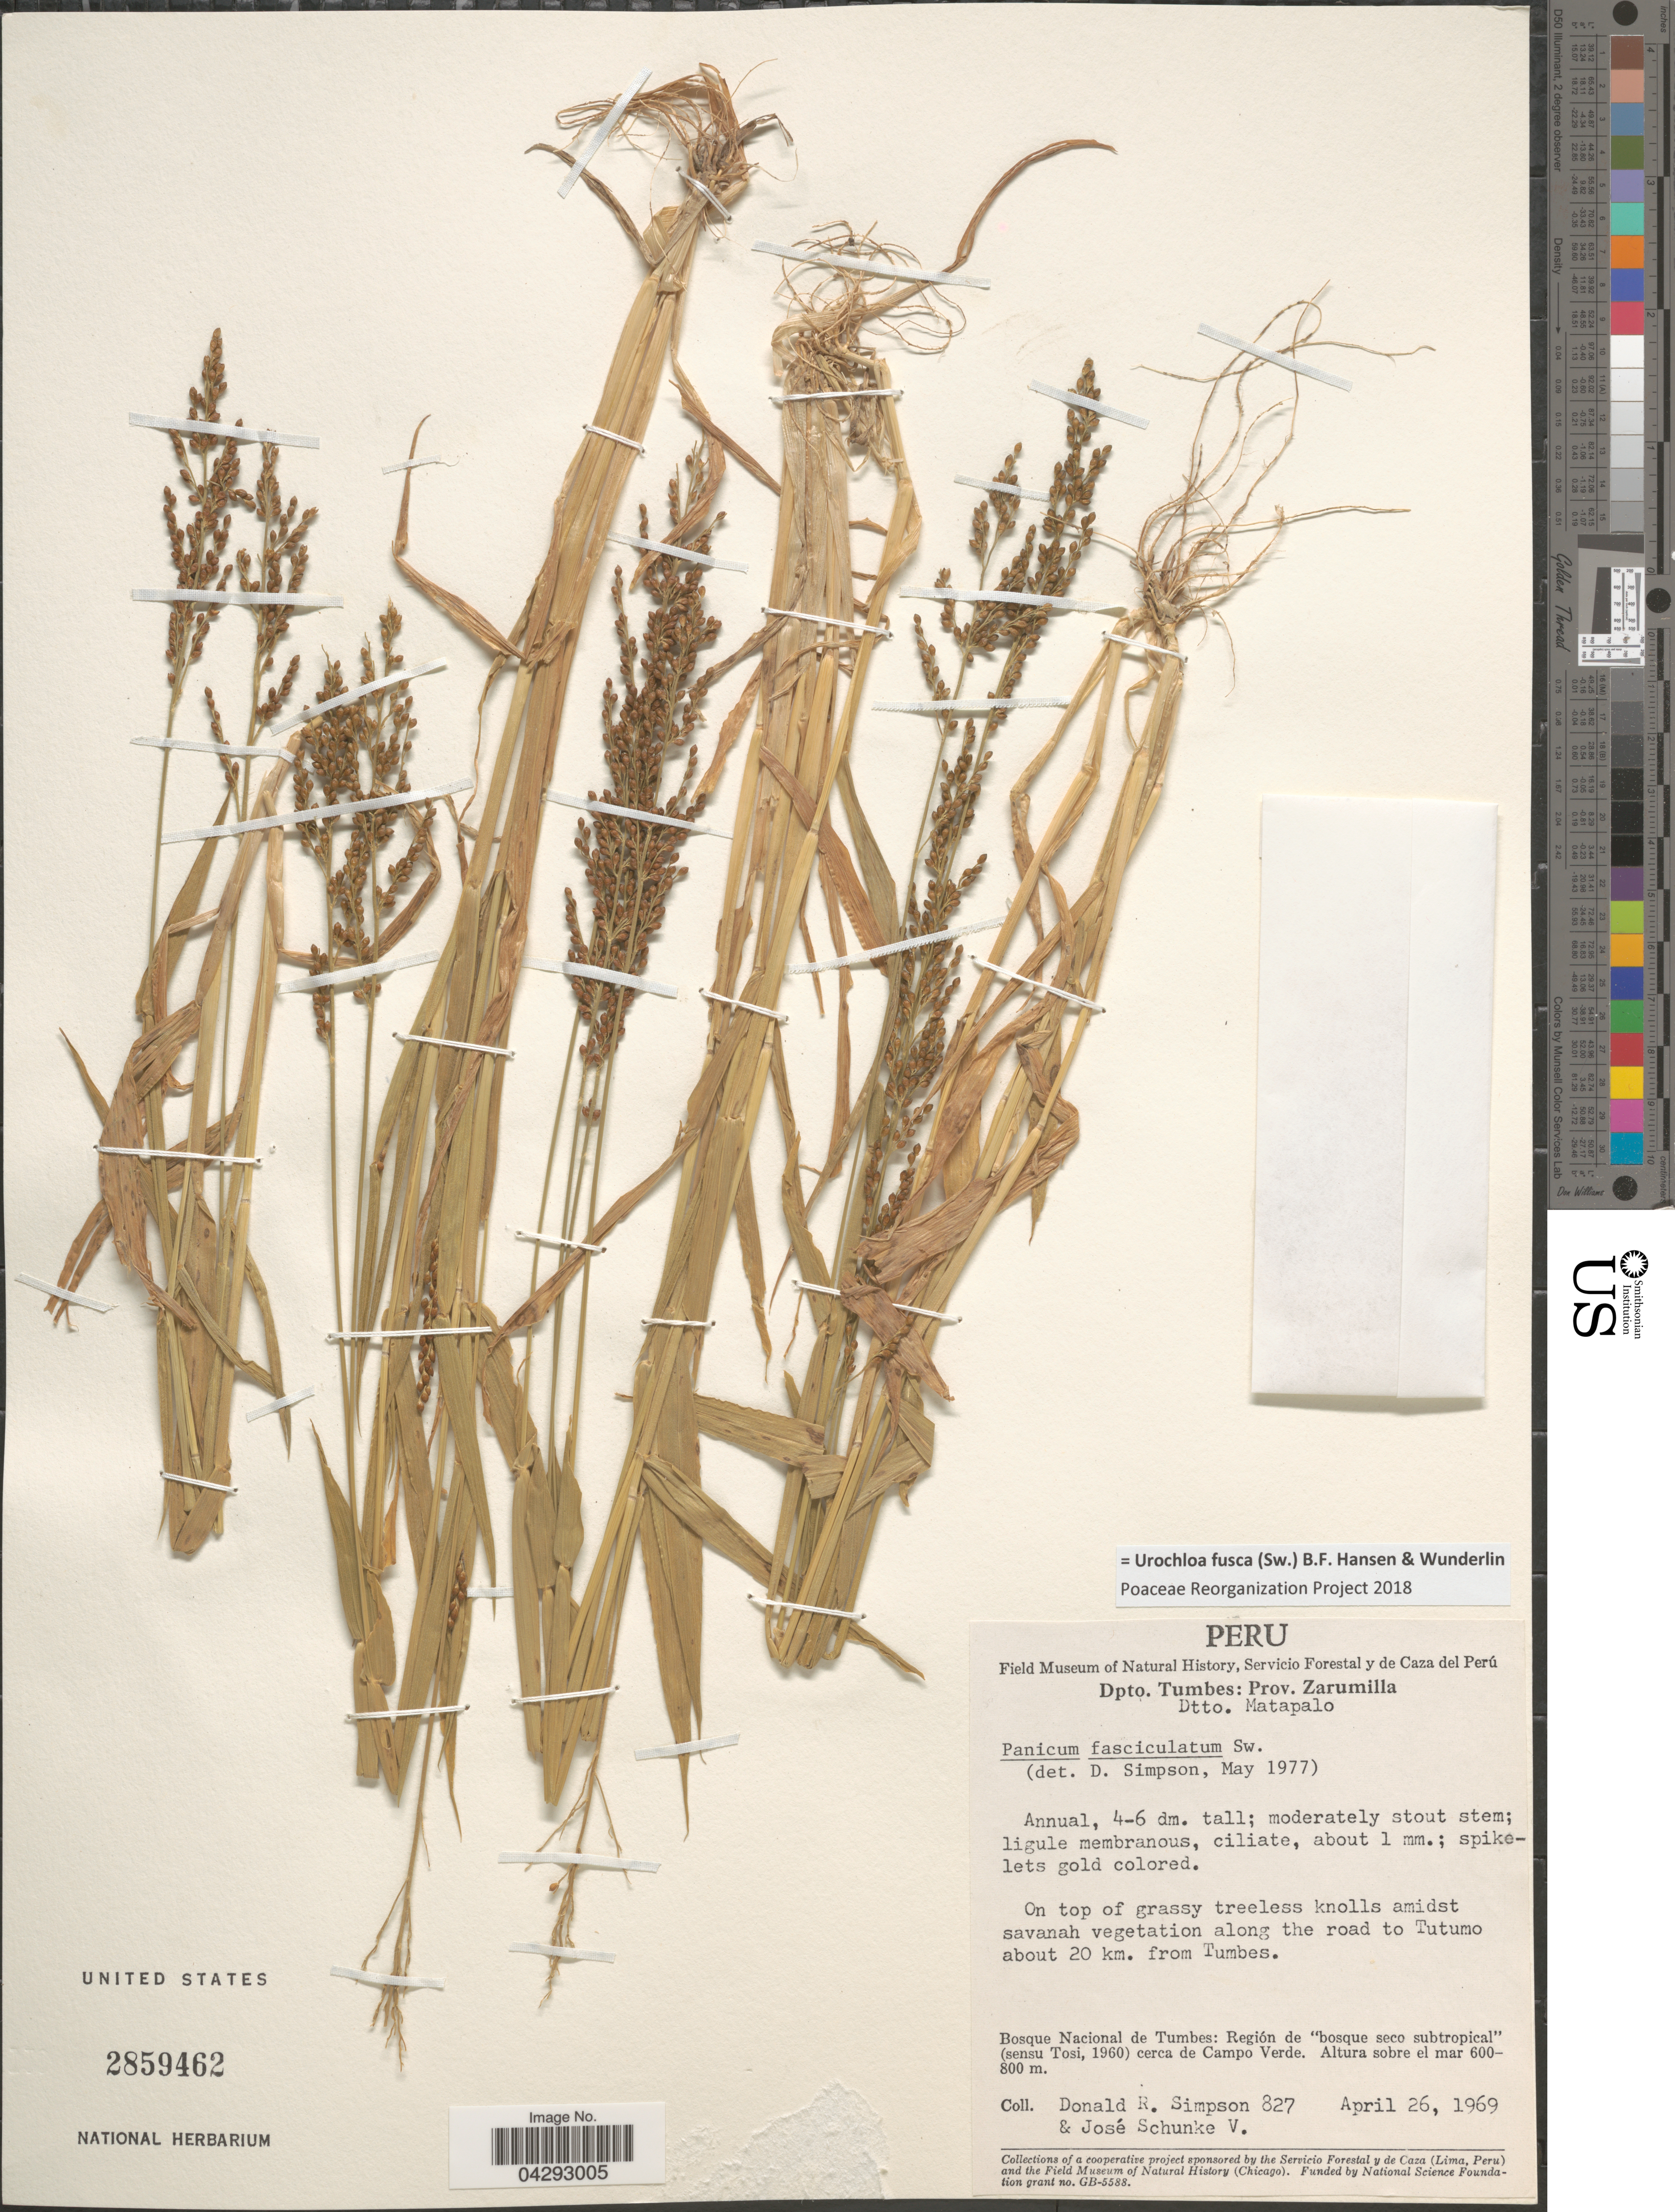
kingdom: Plantae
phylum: Tracheophyta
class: Liliopsida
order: Poales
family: Poaceae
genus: Urochloa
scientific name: Urochloa fusca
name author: (Sw.) B.F. Hansen & Wunderlin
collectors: D. R. Simpson & J. Schunke Vigo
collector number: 827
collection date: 1969-04-26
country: Peru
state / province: Tumbes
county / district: Zarumilla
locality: Dpto. Tumbes: Prov. Zarumilla. Dtto. Matapalo. On top of grassy treeless knolls amidst savanah vegetation along the road to Tutumo about 20 km. from Tumbes. Bosque Nacional de Tumbes: Región de "bosque seco subtropical" (sensu Tosi, 1960) cerca de Campo Verde.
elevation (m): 600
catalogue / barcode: US 2859462